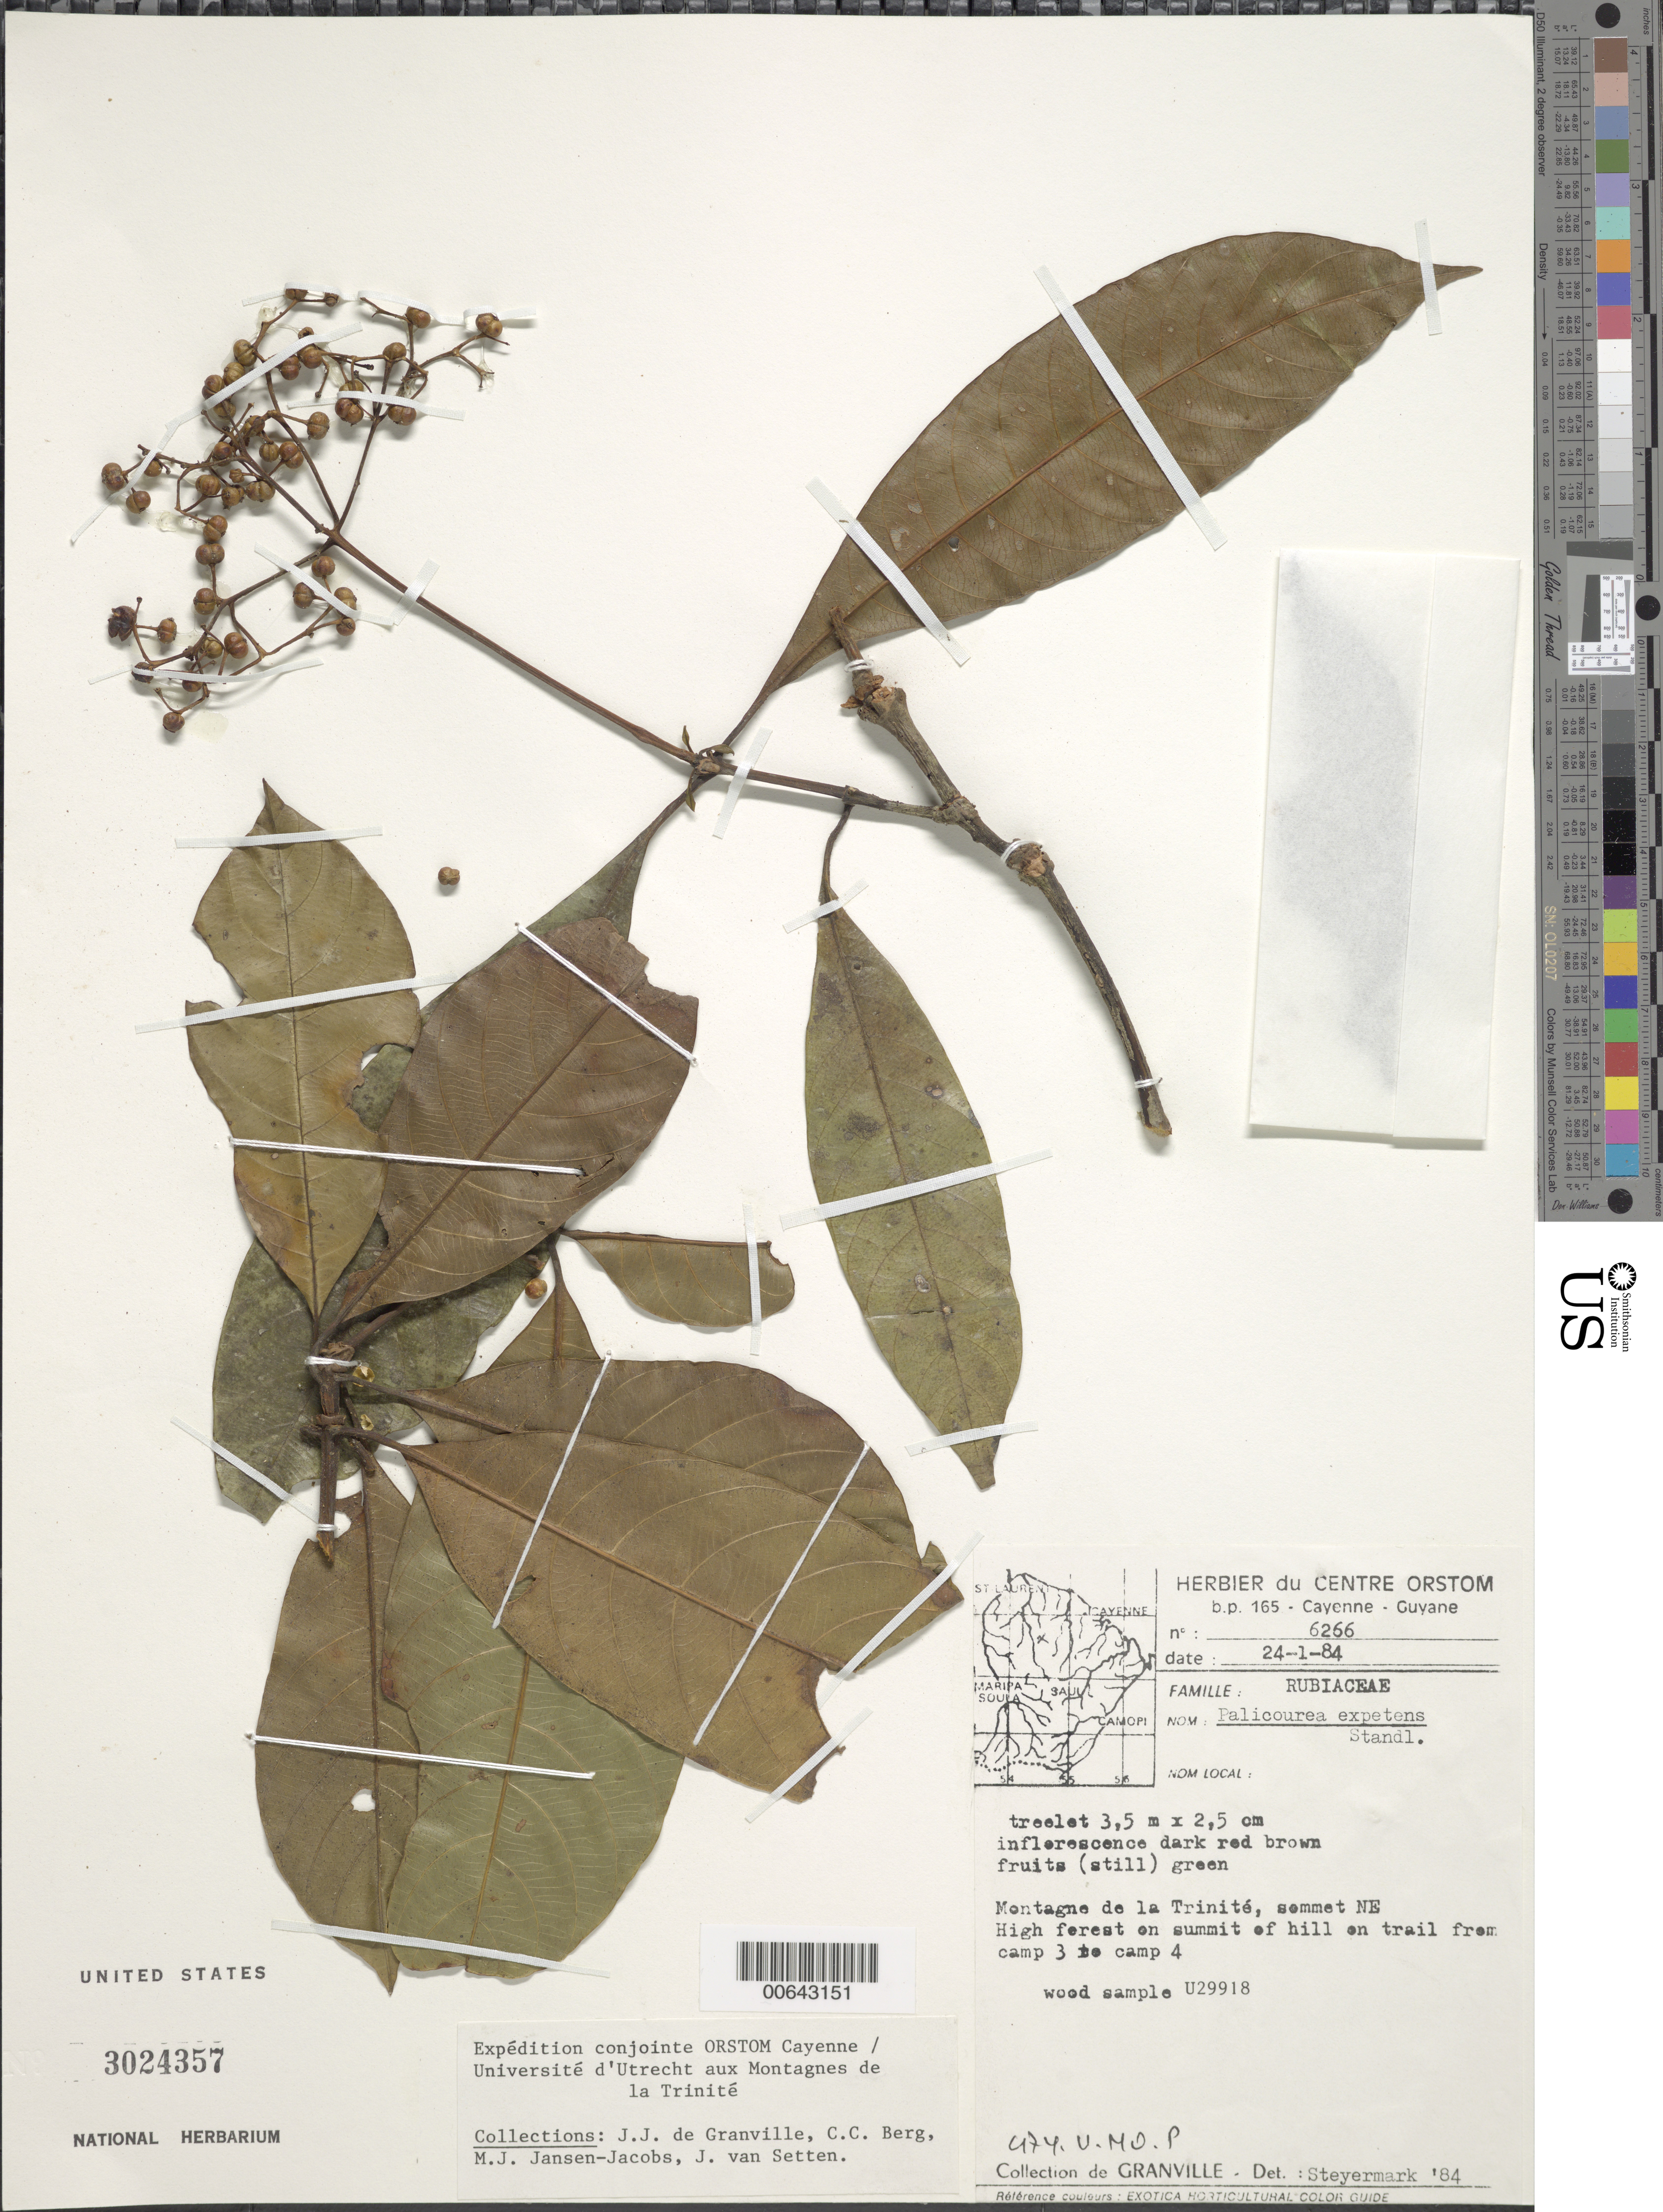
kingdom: Plantae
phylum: Tracheophyta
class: Magnoliopsida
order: Gentianales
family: Rubiaceae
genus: Palicourea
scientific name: Palicourea expetens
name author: Standl.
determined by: Steyermark, Julian A., (VEN)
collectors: J.-J. de Granville, C. C. Berg, M. J. Jansen-Jacobs & J. van Setten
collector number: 6266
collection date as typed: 24-Jan-84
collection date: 1984-01-24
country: French Guiana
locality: Montagnes de la Trinité, sommet NE, along trail between camp 3 and 4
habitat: High forest on summit of hill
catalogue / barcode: US 3024357